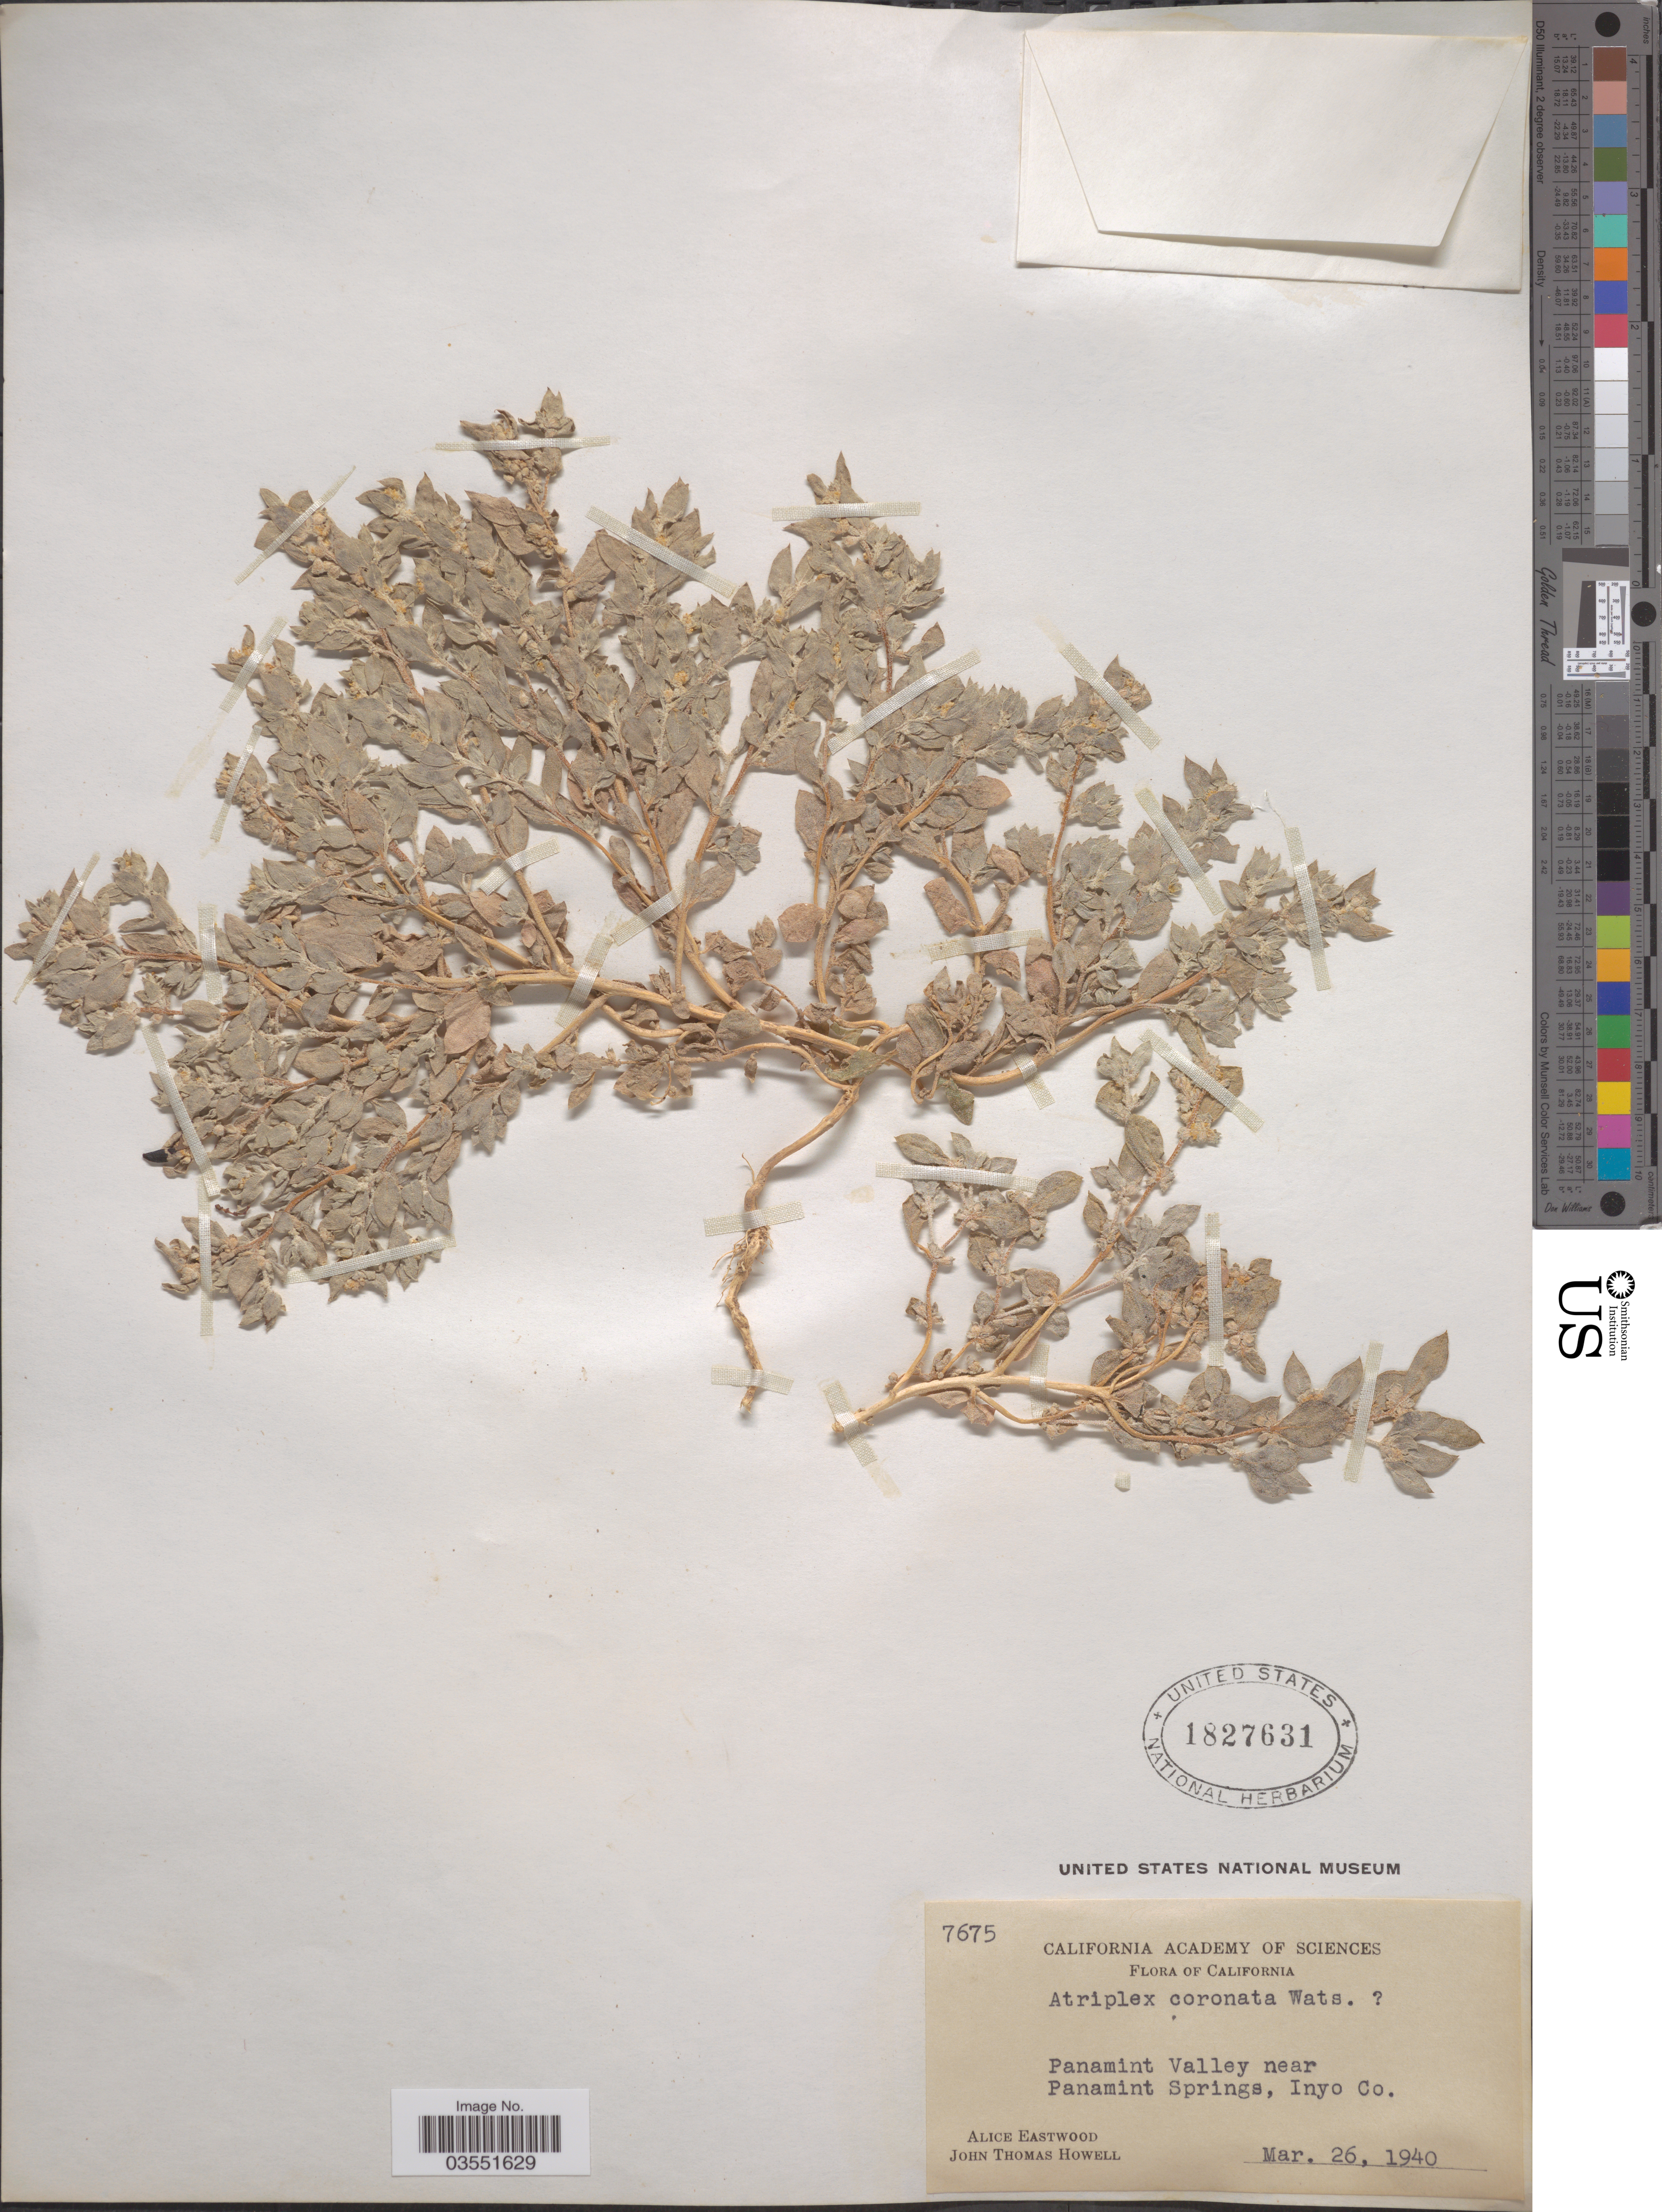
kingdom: Plantae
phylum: Tracheophyta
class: Magnoliopsida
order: Caryophyllales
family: Amaranthaceae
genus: Atriplex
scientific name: Atriplex coronata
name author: S. Watson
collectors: A. Eastwood & J. T. Howell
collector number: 7675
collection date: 1940-03-26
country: United States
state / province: California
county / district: Inyo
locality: Panamint Valley near Panamint Springs, Inyo Co.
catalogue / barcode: US 1827631